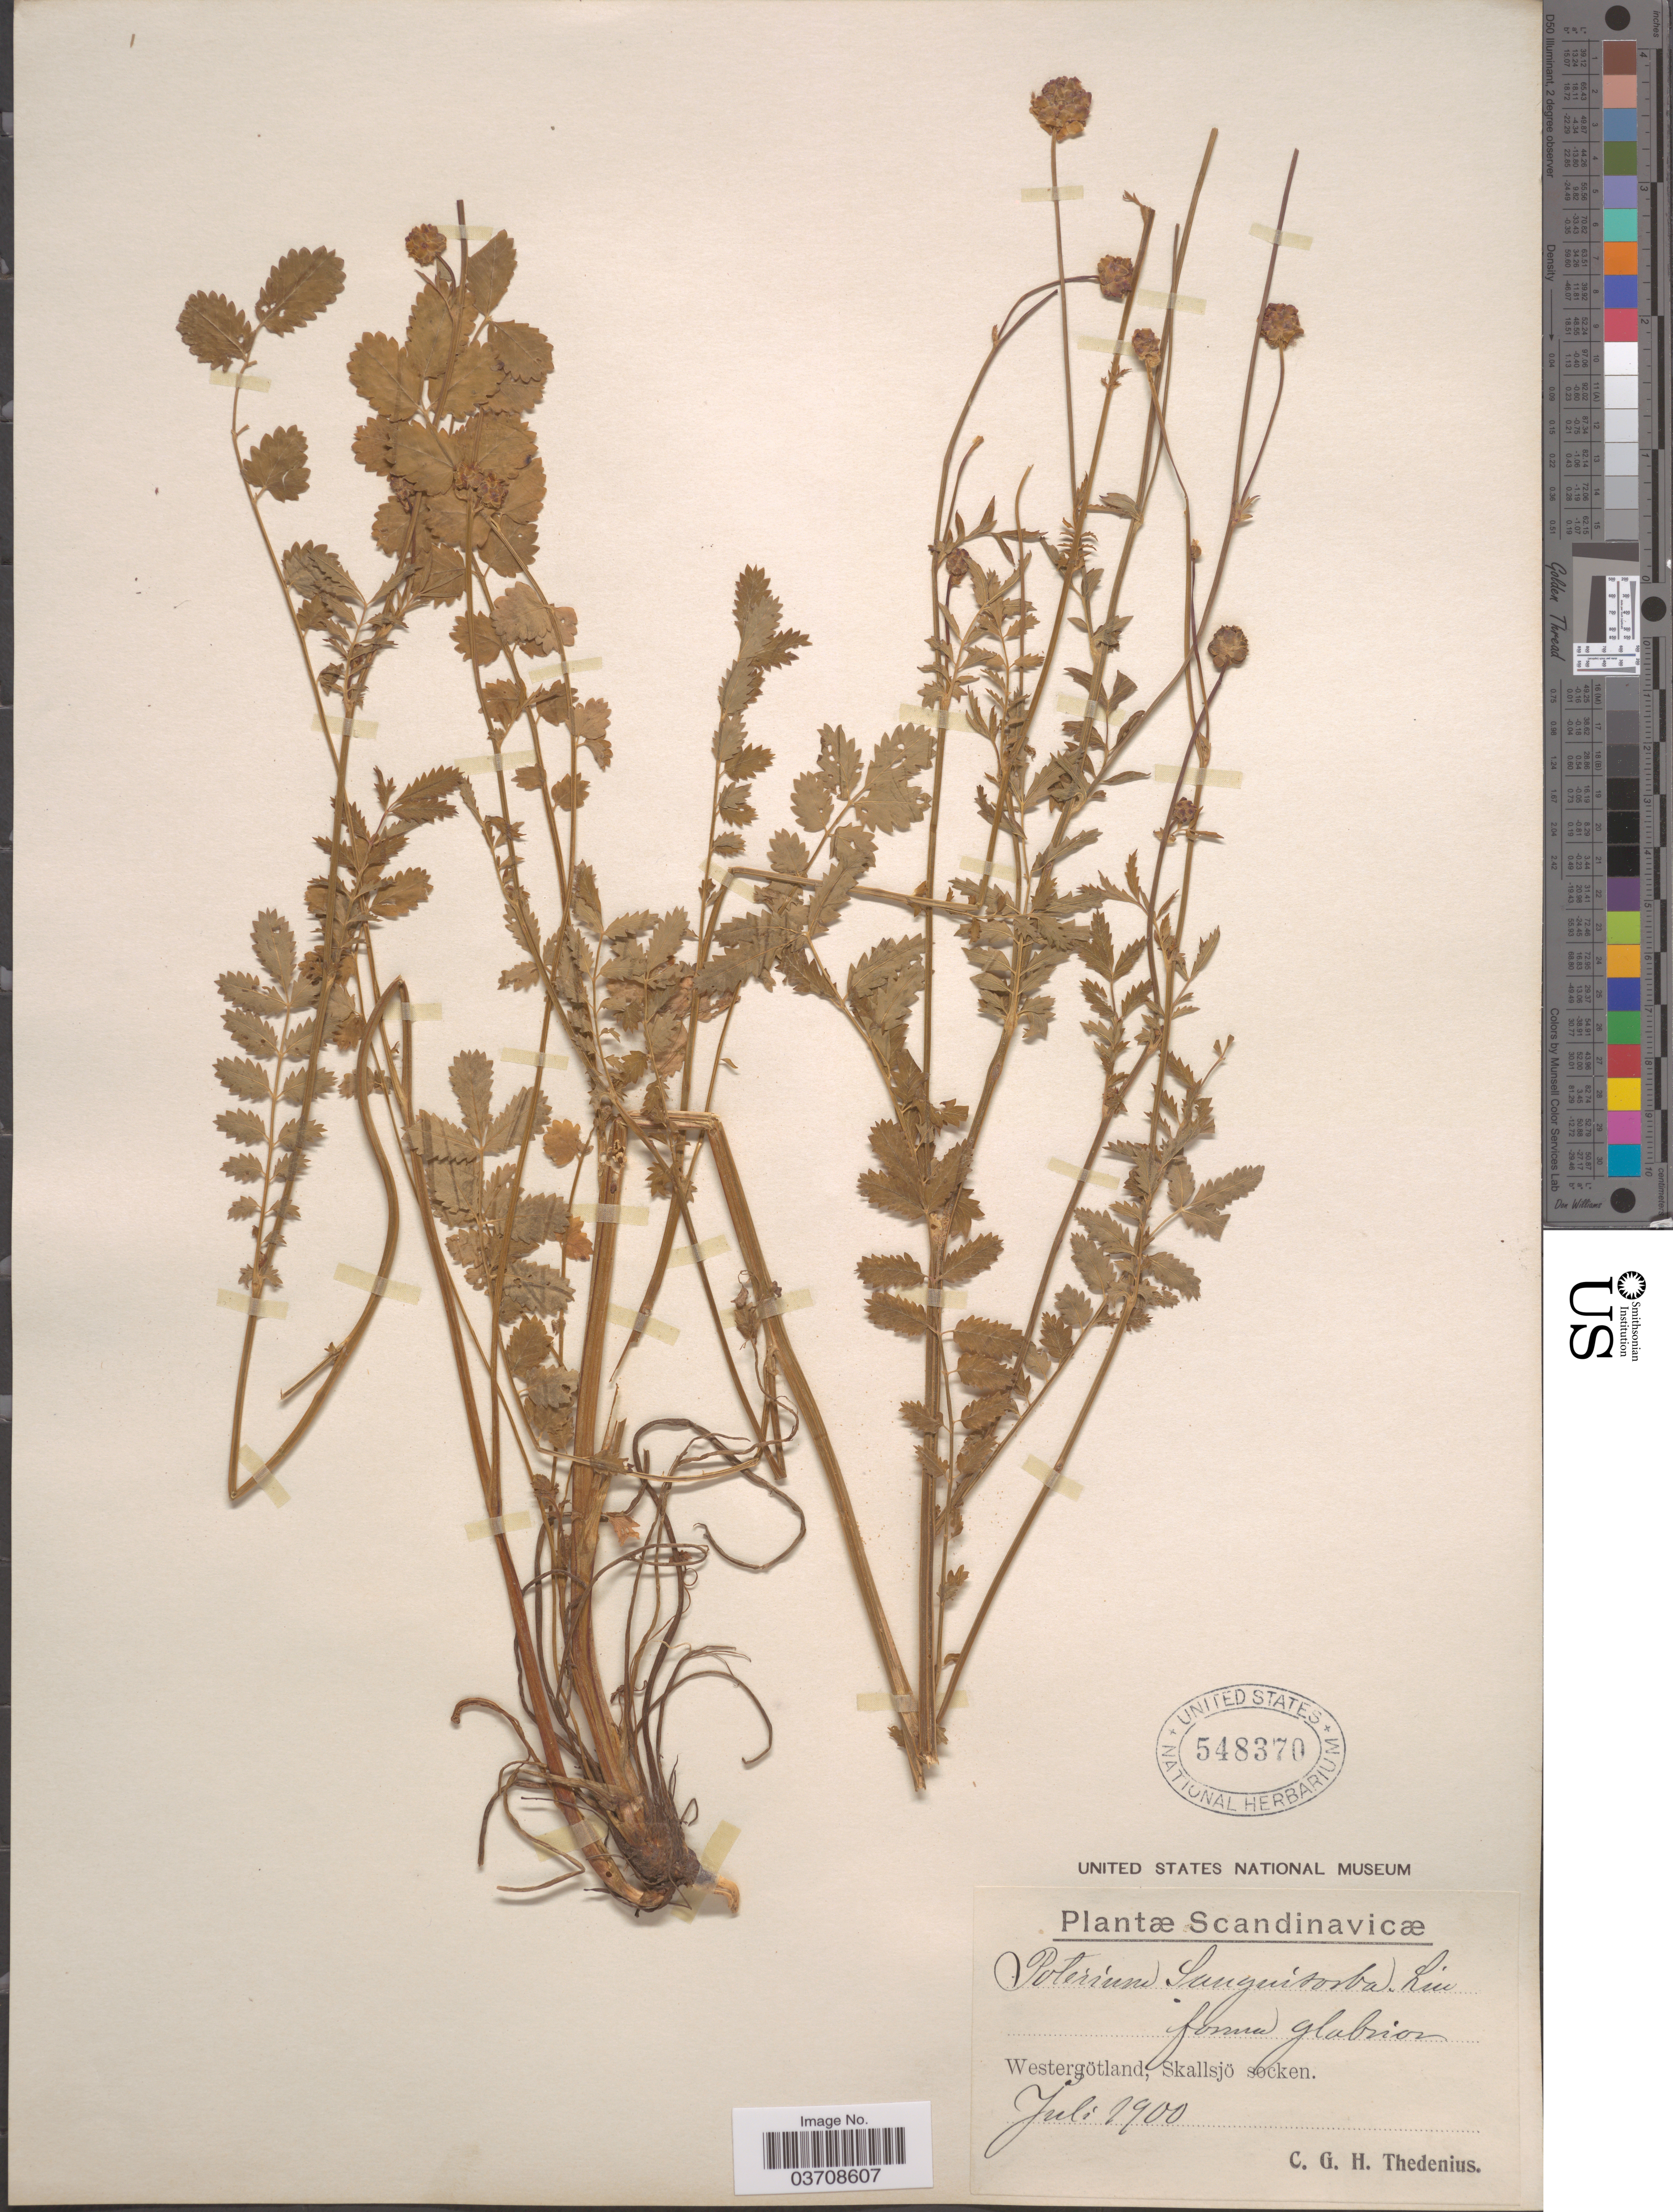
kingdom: Plantae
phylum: Tracheophyta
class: Magnoliopsida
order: Rosales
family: Rosaceae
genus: Sanguisorba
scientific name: Sanguisorba minor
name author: Scop.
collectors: C. Thedenius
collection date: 1900-07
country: Sweden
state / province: Västra Götaland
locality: Scandinavicæ. Westergötland, Skallsjö socken.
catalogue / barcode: US 548370